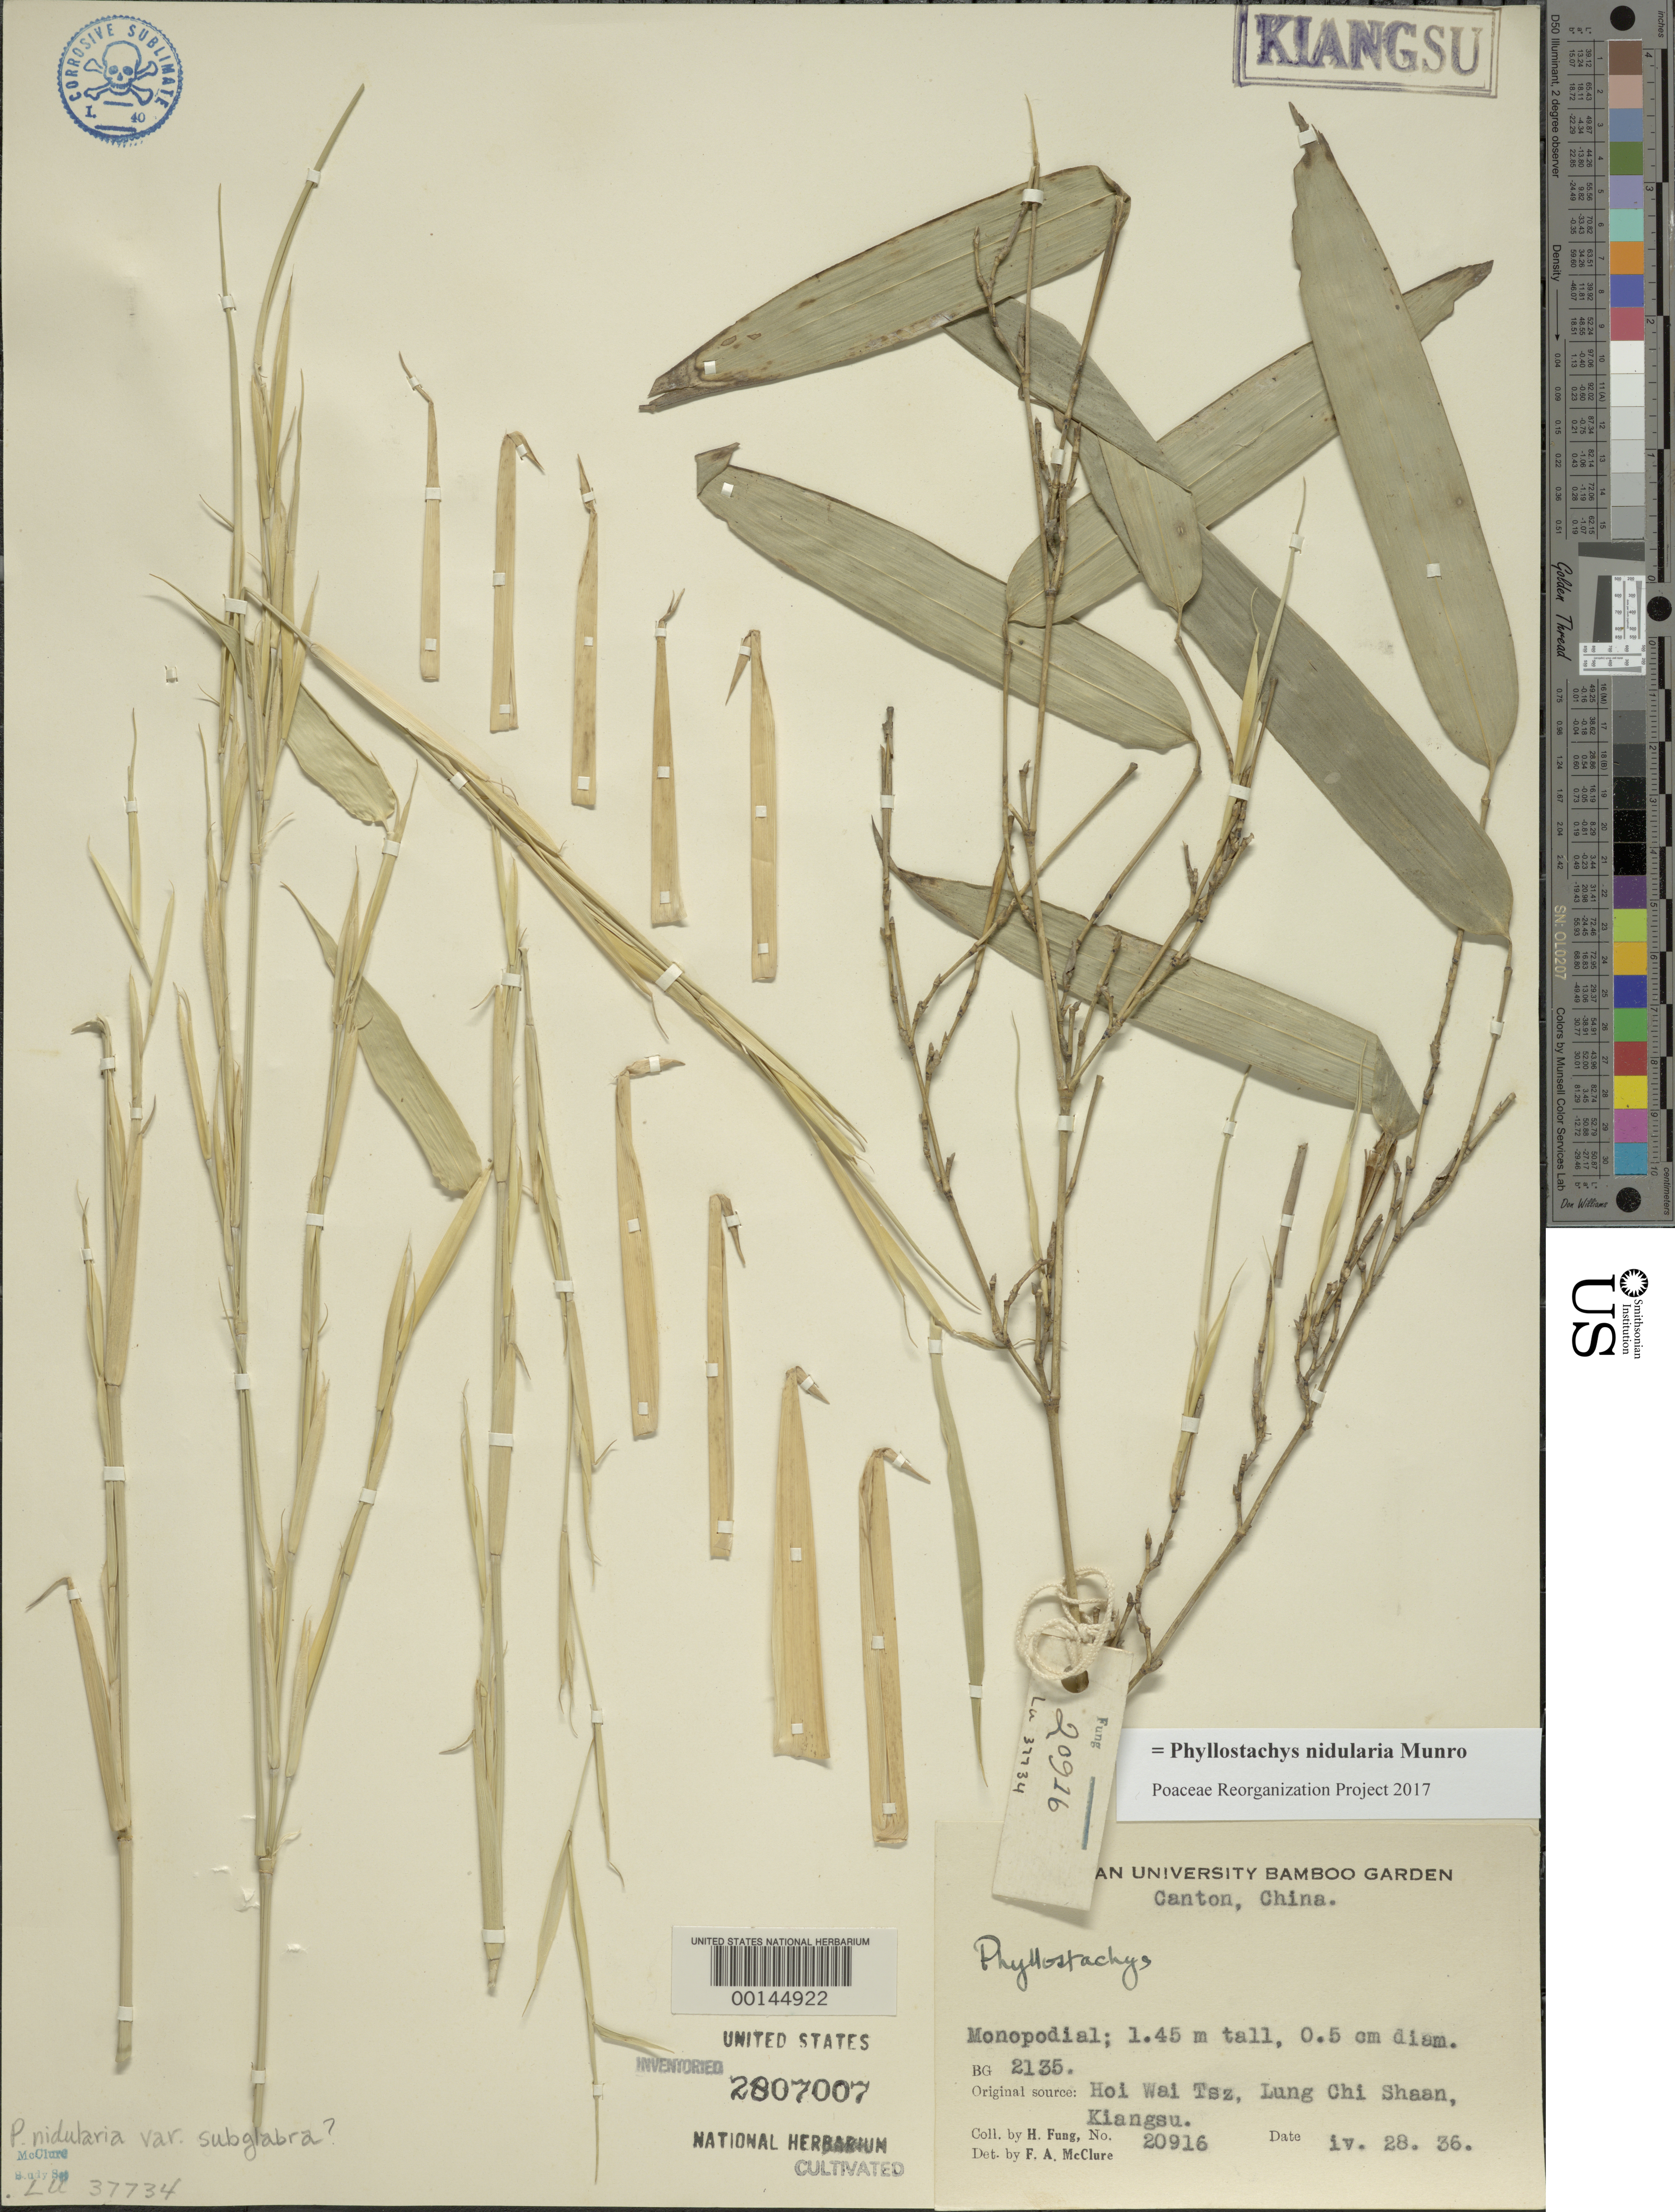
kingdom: Plantae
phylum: Tracheophyta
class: Liliopsida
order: Poales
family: Poaceae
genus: Phyllostachys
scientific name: Phyllostachys nidularia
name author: Munro ex Fenzi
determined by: Poaceae Reorganization Project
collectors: H. L. Fung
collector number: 20916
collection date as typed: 28 Apr 1936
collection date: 1936-04-28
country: China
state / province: Jiangsu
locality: Lung chi shaan, hoi wai tsz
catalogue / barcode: US 2807007